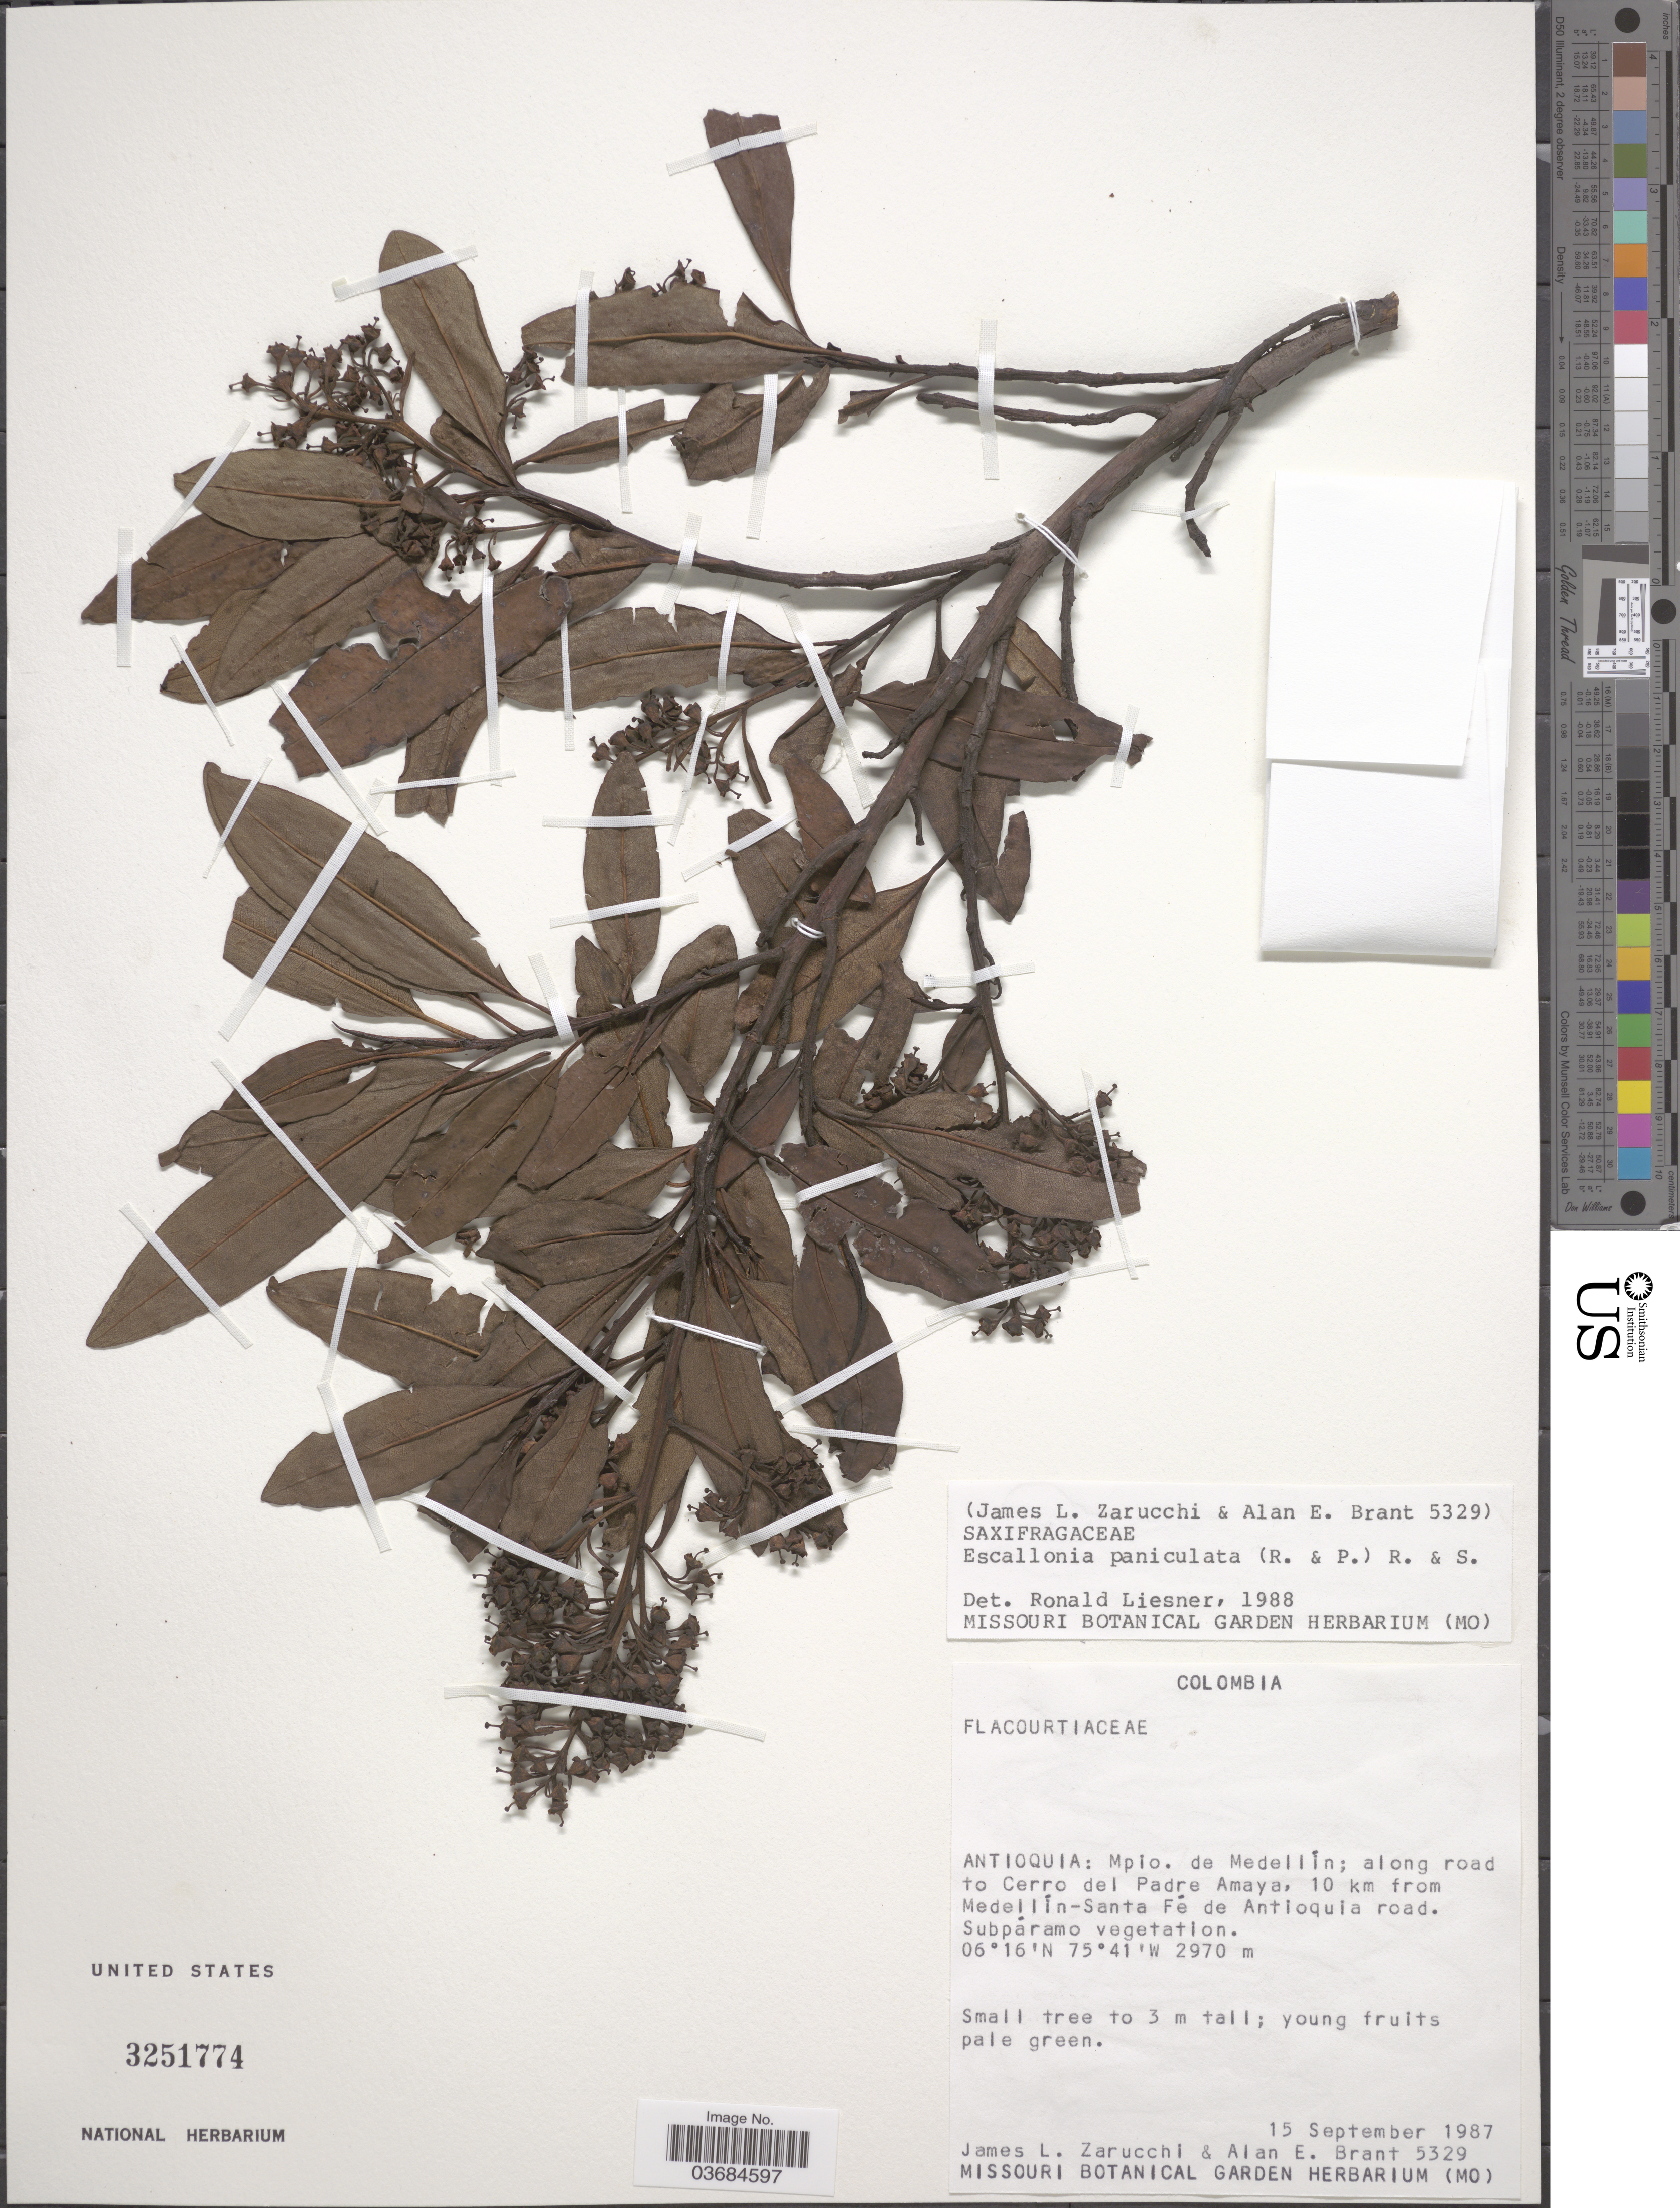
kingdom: Plantae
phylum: Tracheophyta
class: Magnoliopsida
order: Escalloniales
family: Escalloniaceae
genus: Escallonia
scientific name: Escallonia paniculata var. paniculata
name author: (Ruiz & Pav.) Roem. & Schult.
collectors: J. L. Zarucchi & A. Brant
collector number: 5329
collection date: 1987-09-15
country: Colombia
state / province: Antioquia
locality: Mpio. de Medellín; along road to Cerro del Padre Amaya, 10 km from Medellín-Santa Fé de Antioquia road.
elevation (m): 2970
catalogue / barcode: US 3251774